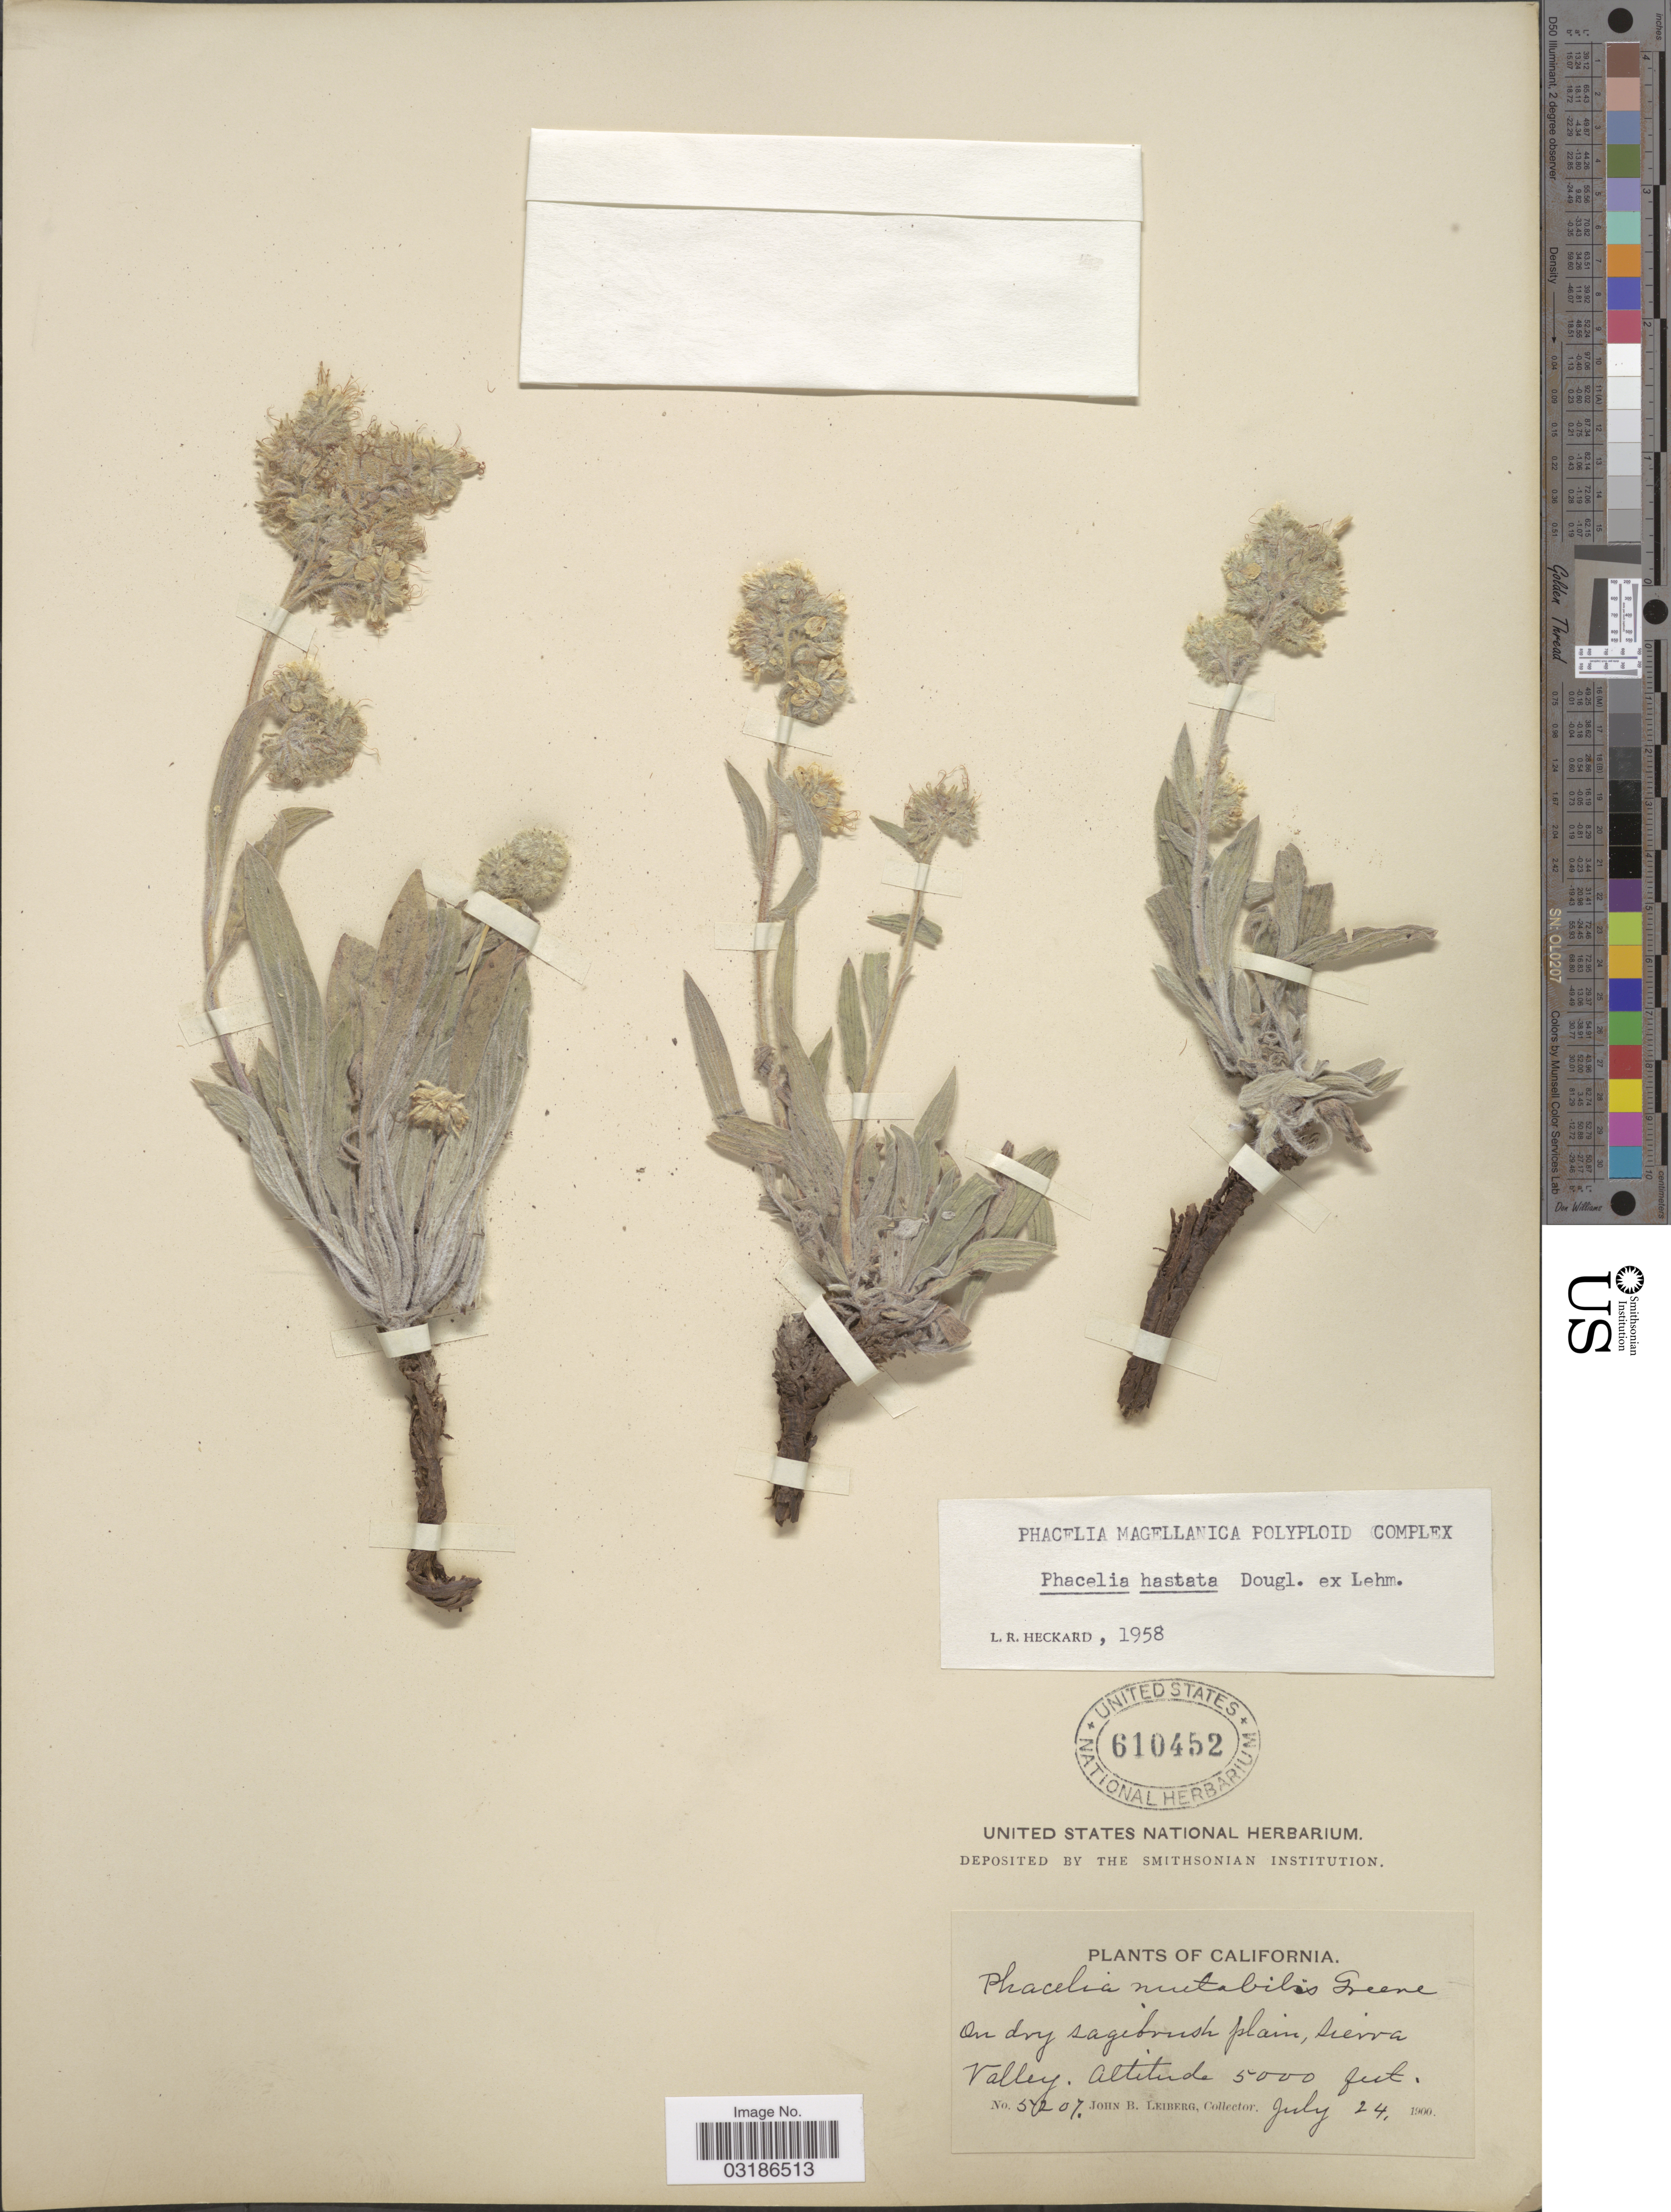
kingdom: Plantae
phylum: Tracheophyta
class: Magnoliopsida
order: Boraginales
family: Hydrophyllaceae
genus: Phacelia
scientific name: Phacelia hastata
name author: Douglas ex Lehm.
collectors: J. B. Leiberg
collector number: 5207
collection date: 1900-07-24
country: United States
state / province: California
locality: On dry sagebrush plain, Sierra Valley.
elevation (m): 1524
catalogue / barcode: US 610452